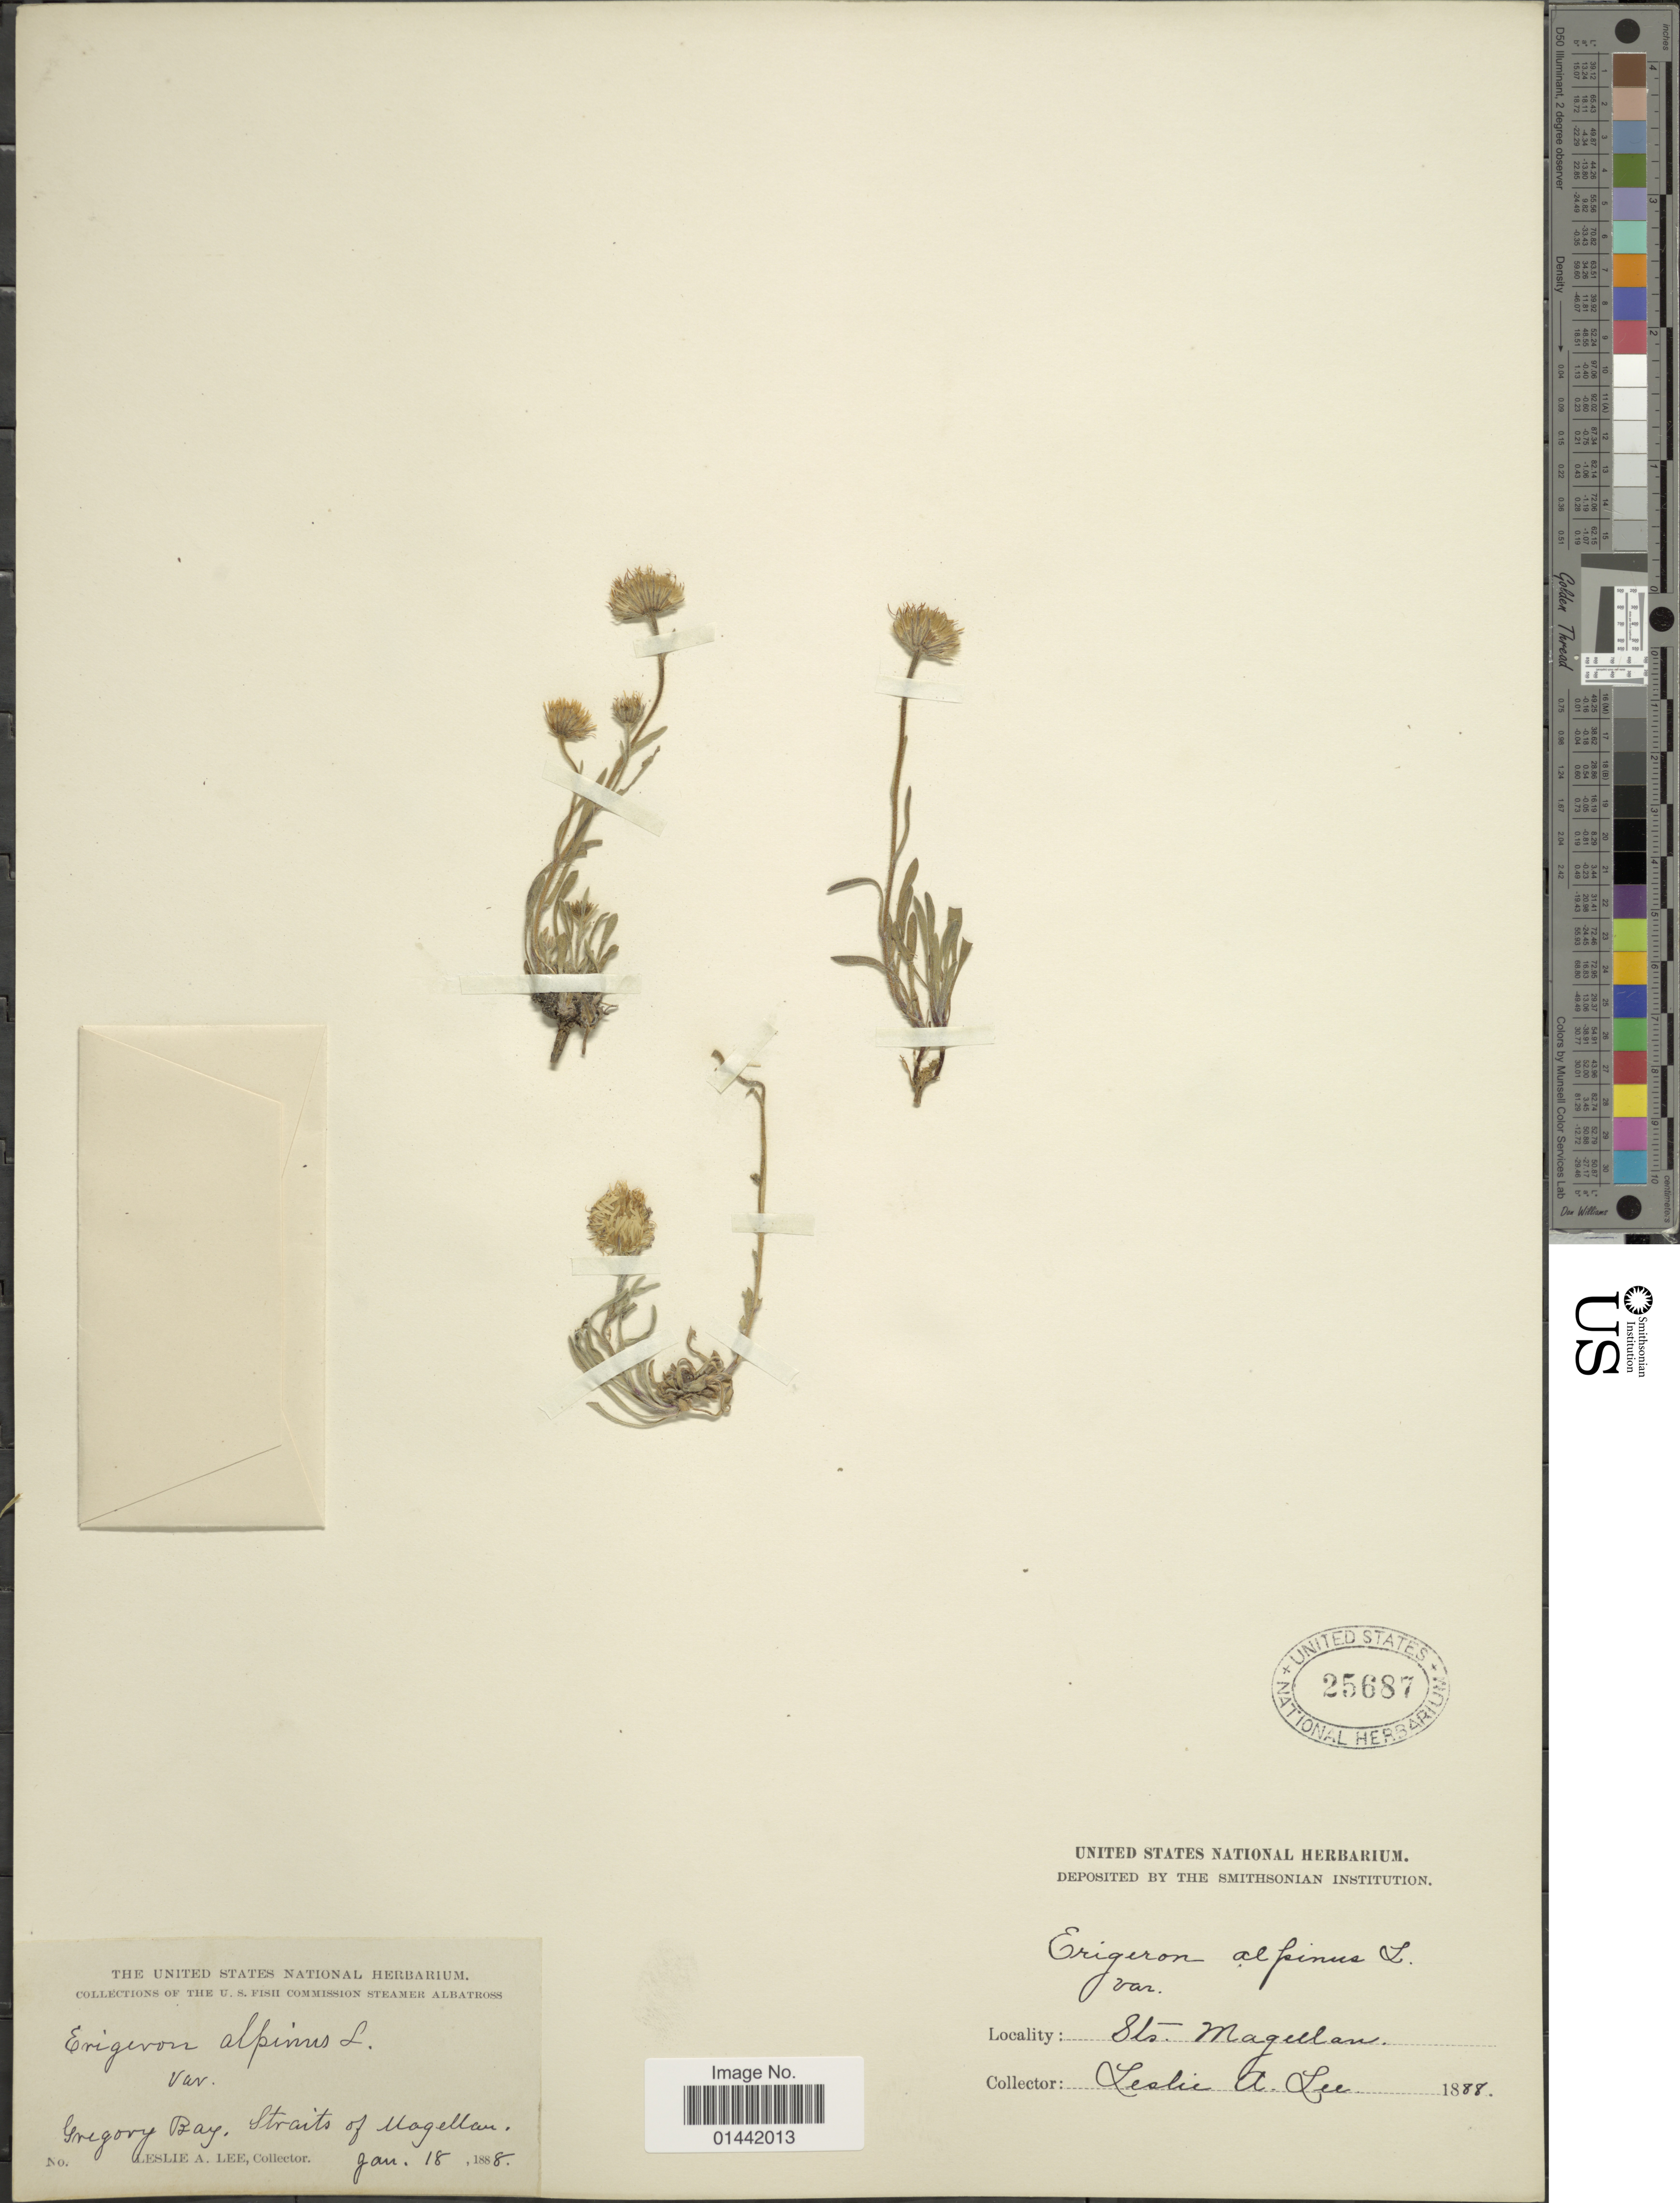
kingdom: Plantae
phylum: Tracheophyta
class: Magnoliopsida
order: Asterales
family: Asteraceae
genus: Erigeron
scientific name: Erigeron alpinus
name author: L.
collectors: L. Lee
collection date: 1888-01-18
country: Chile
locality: Gregory Bay, Straits of Magellan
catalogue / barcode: US 25687